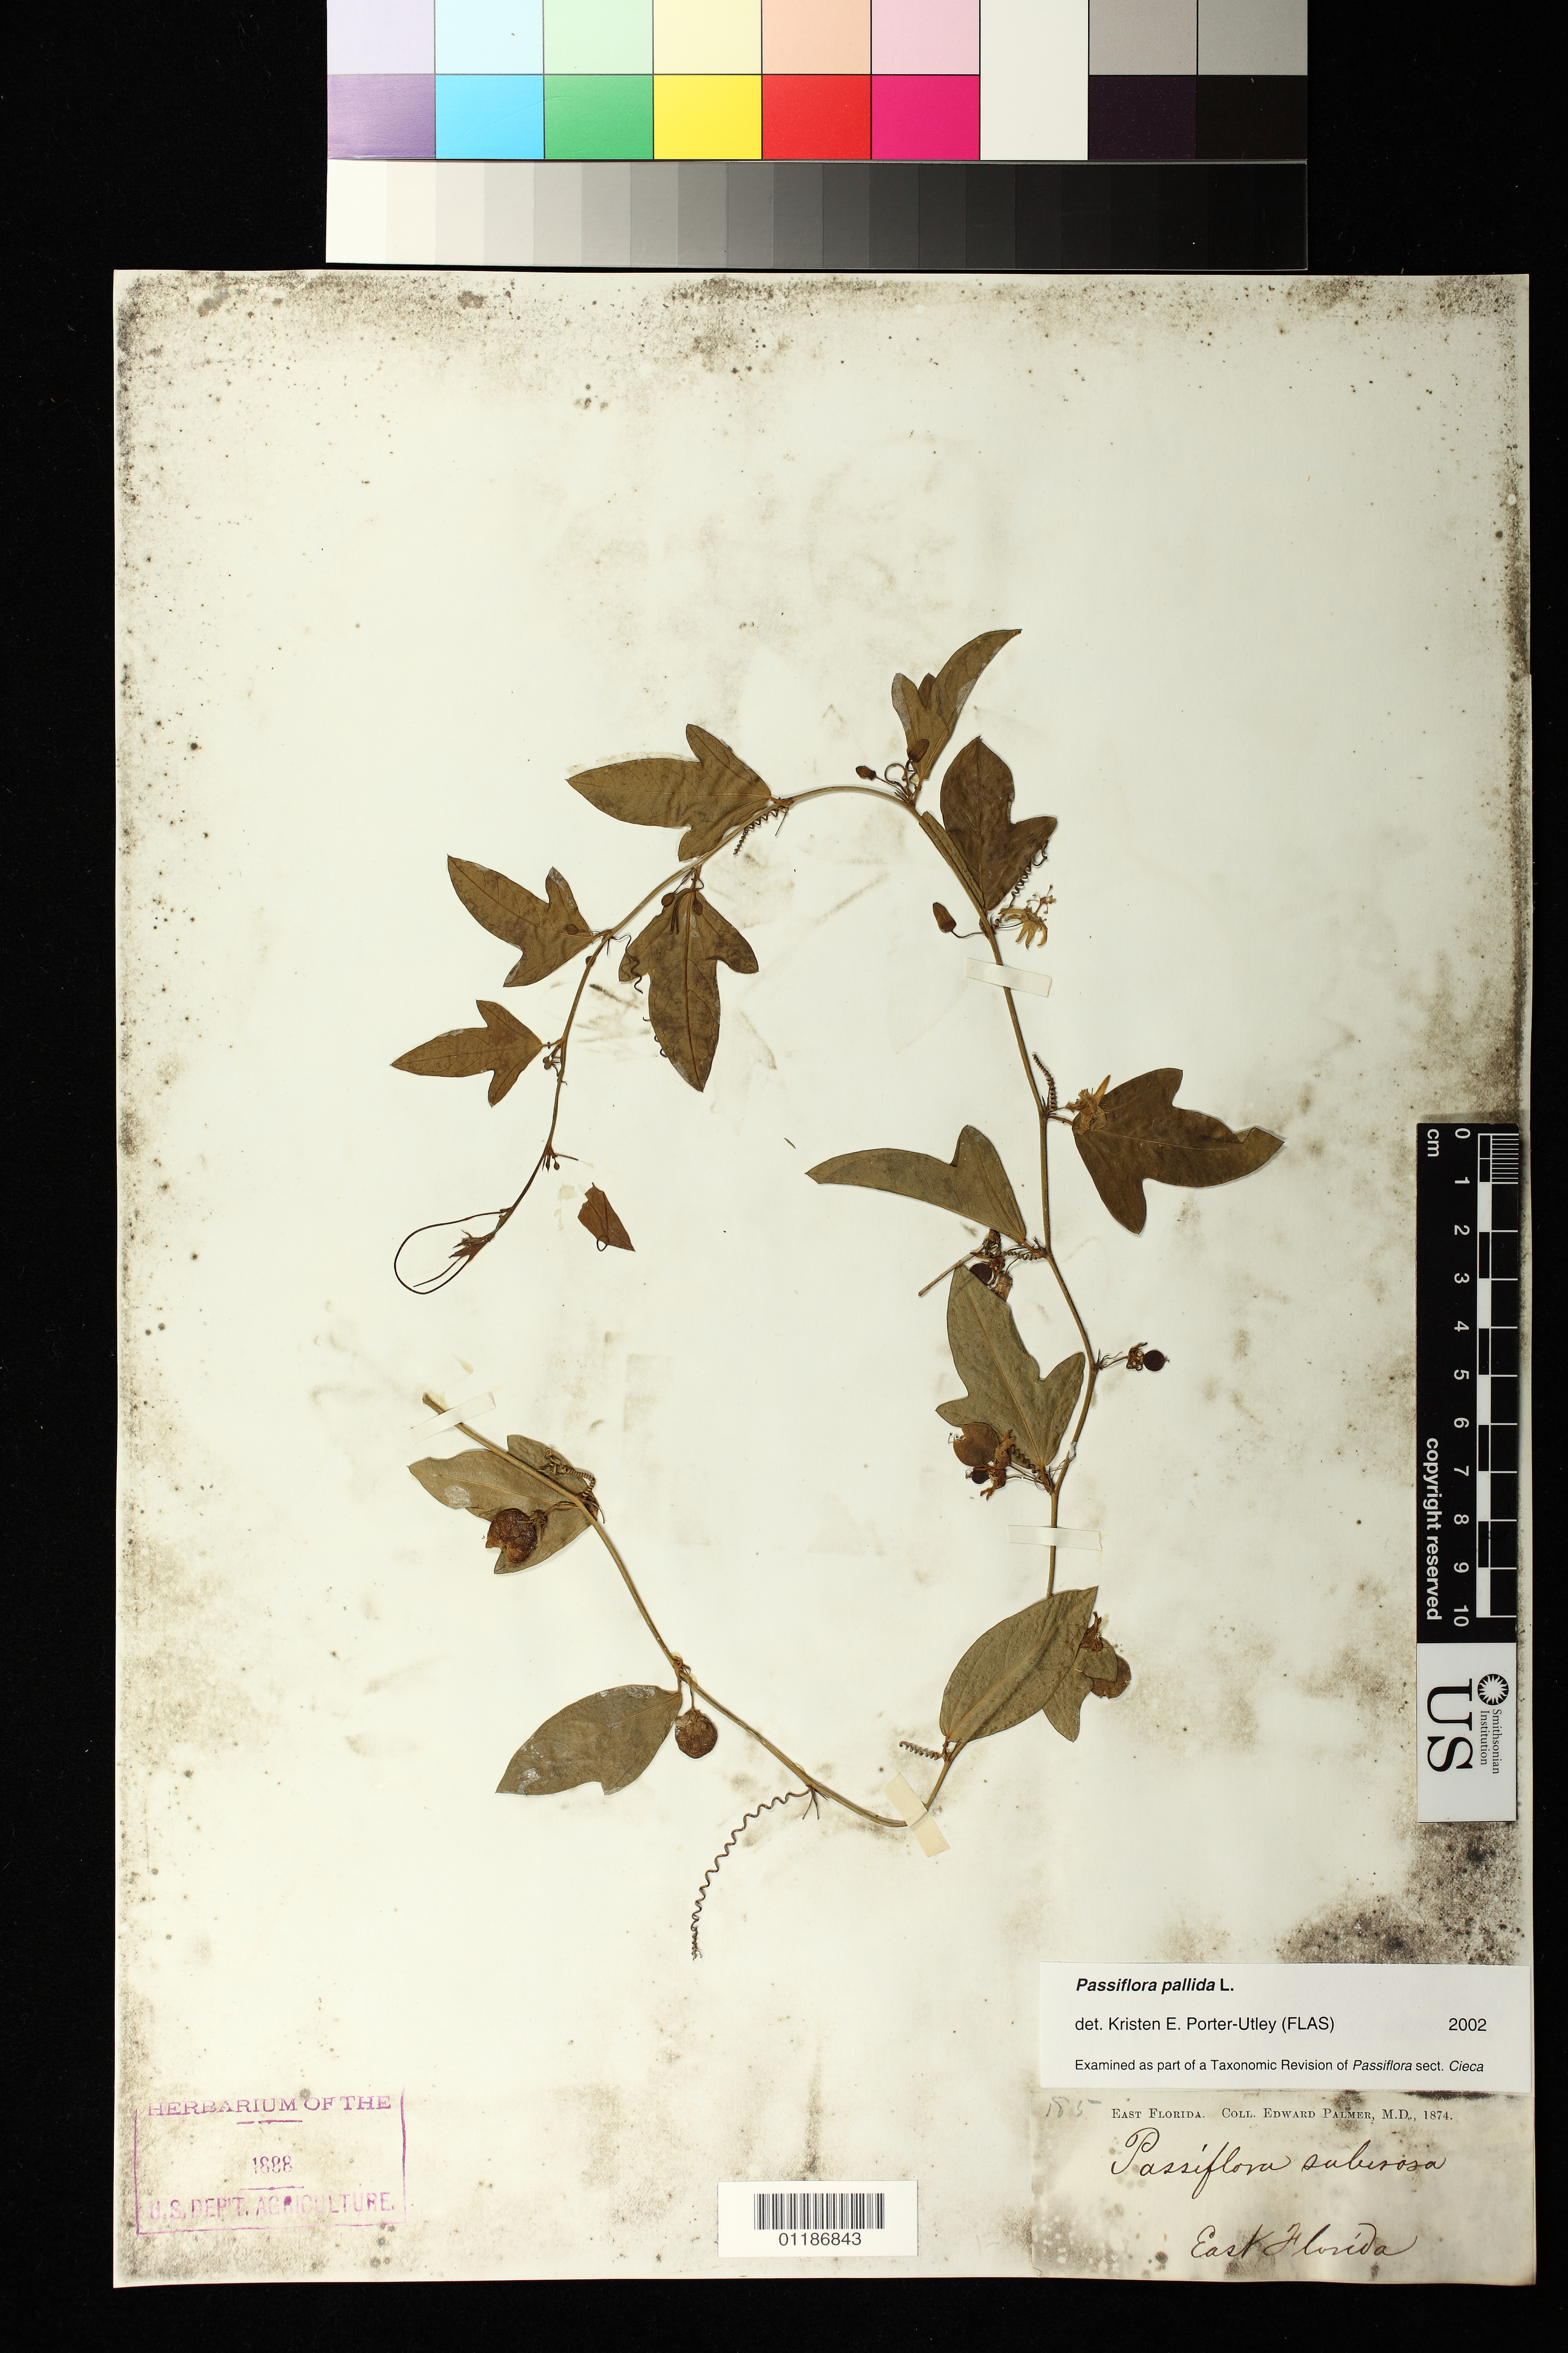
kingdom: Plantae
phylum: Tracheophyta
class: Magnoliopsida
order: Malpighiales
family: Passifloraceae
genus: Passiflora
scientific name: Passiflora pallida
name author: L.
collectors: E. Palmer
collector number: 1815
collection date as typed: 1874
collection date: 1874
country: United States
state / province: Florida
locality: East Florida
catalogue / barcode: US 101460